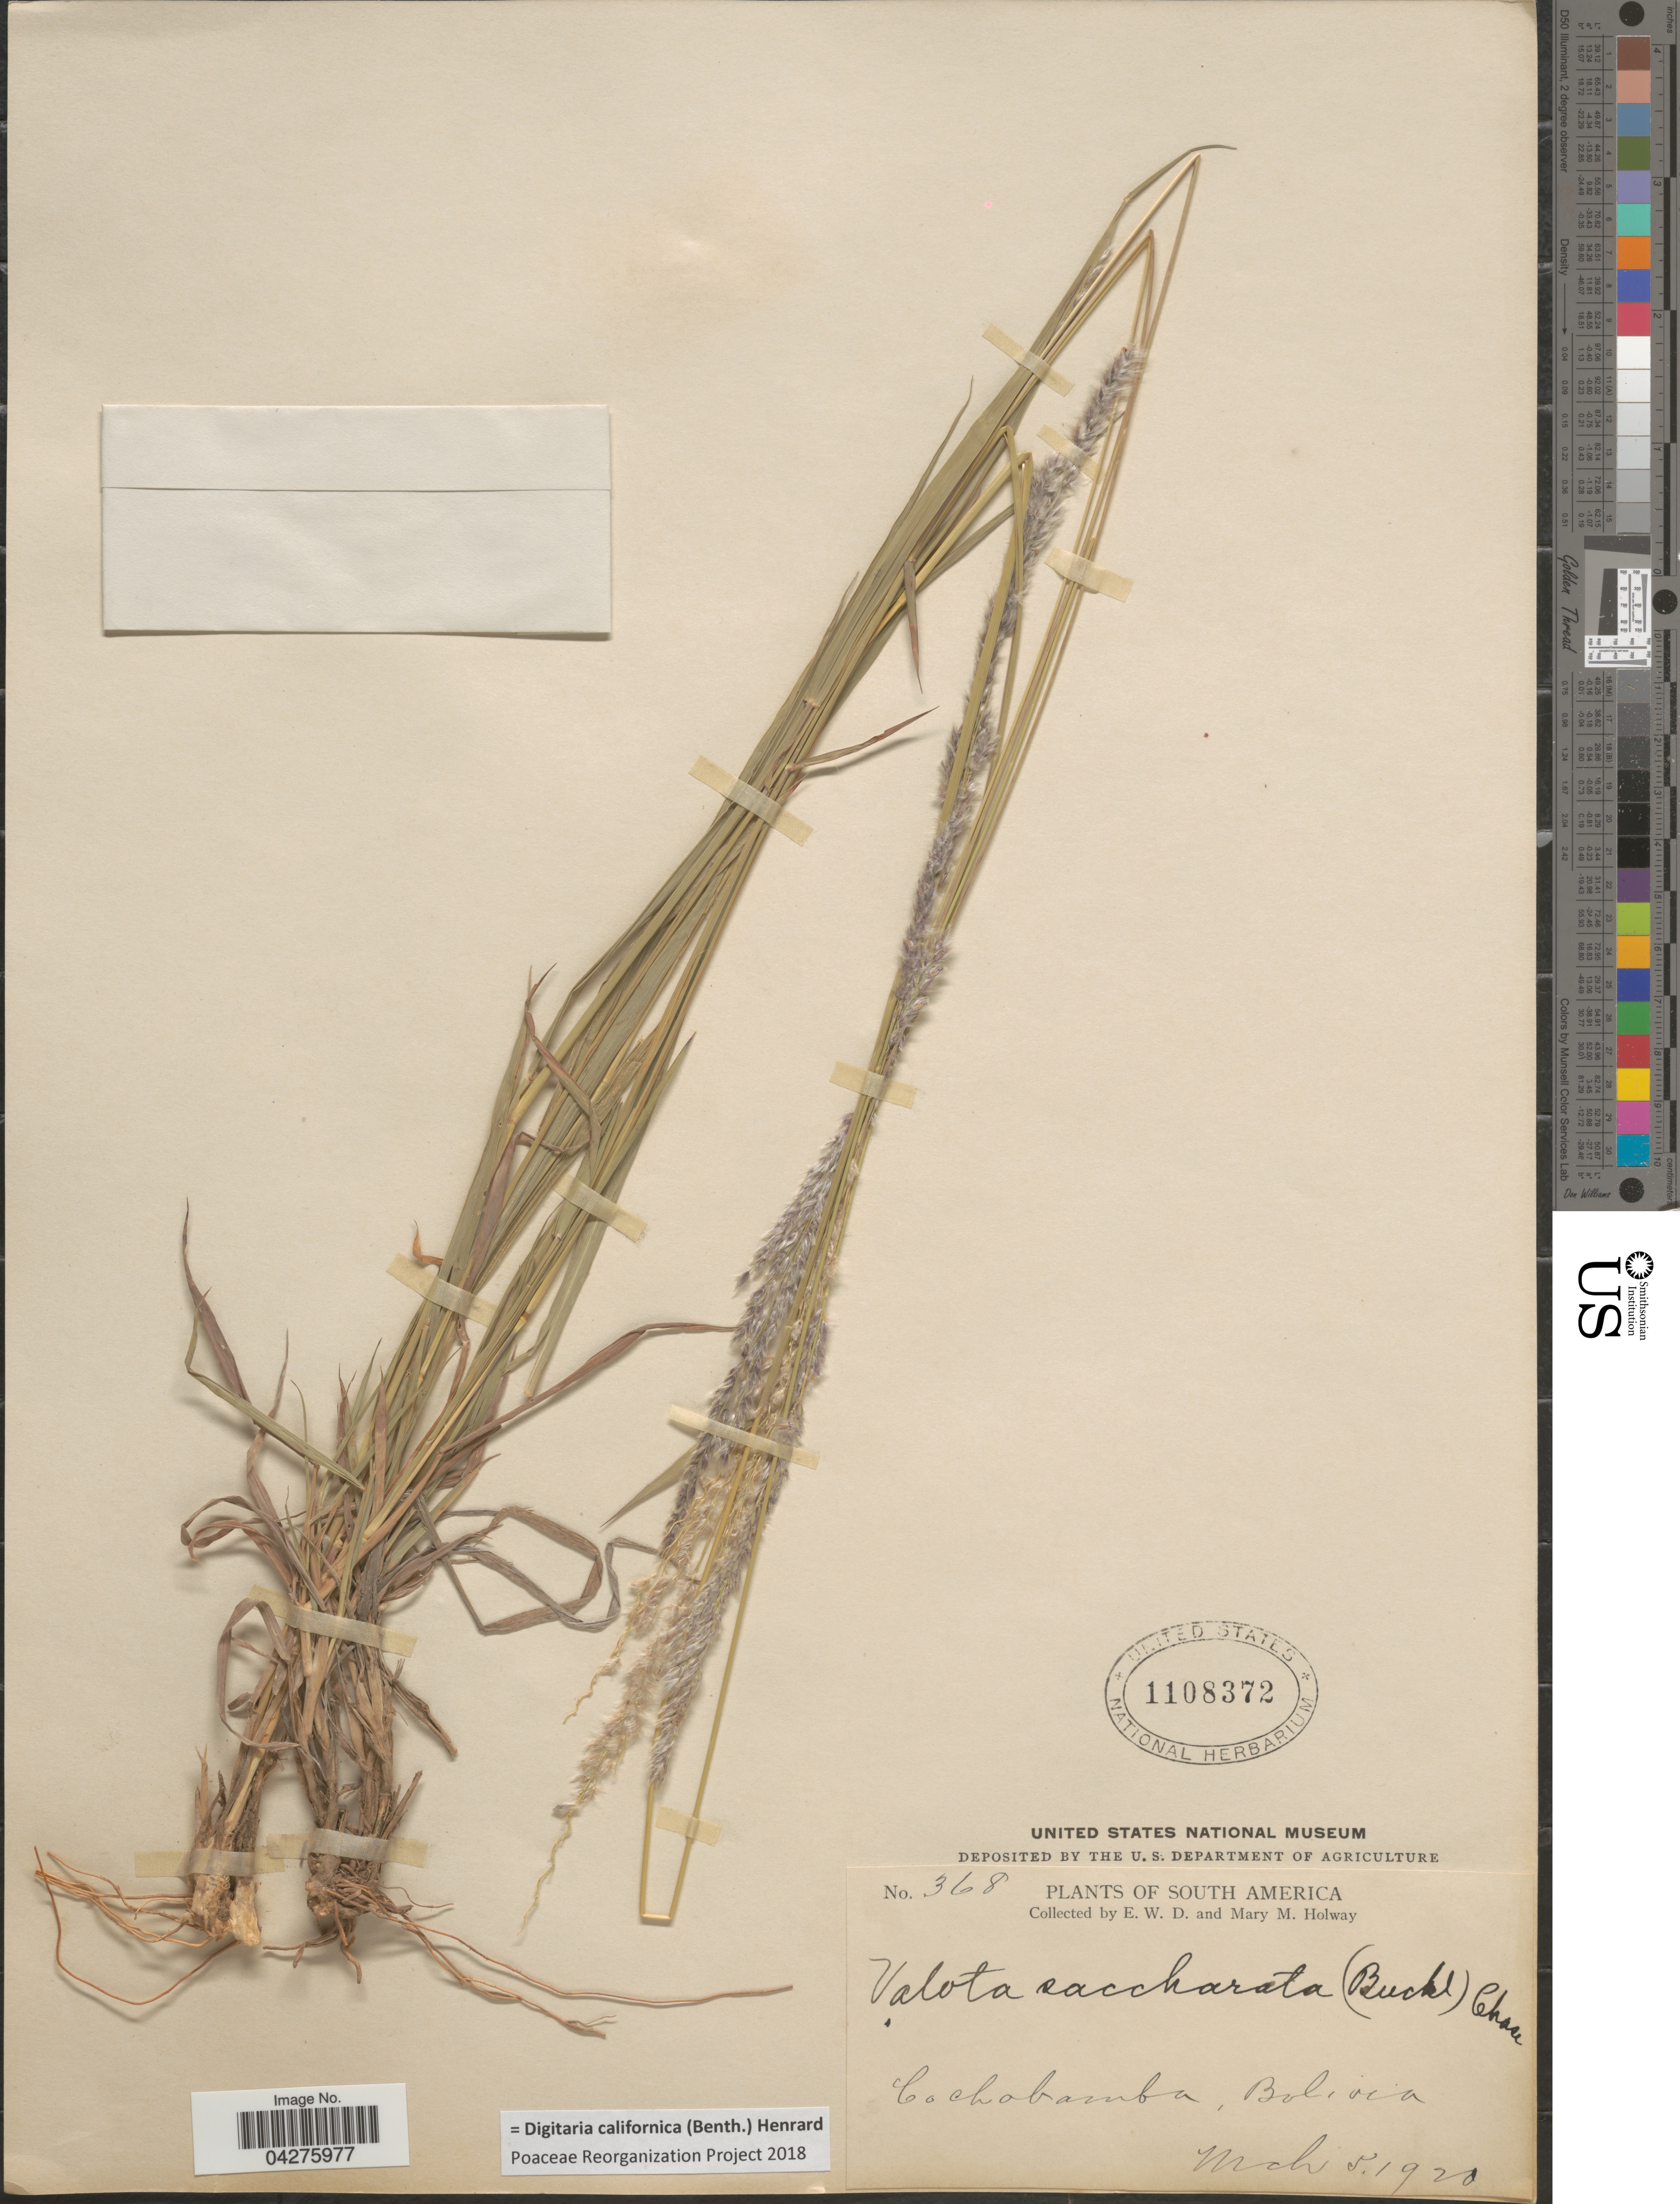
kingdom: Plantae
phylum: Tracheophyta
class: Liliopsida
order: Poales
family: Poaceae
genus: Digitaria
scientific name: Digitaria californica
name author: (Benth.) Henr.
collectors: E. W. D. Holway & M. M. Holway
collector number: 368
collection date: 1920-03-05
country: Bolivia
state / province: Cochabamba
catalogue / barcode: US 1108372